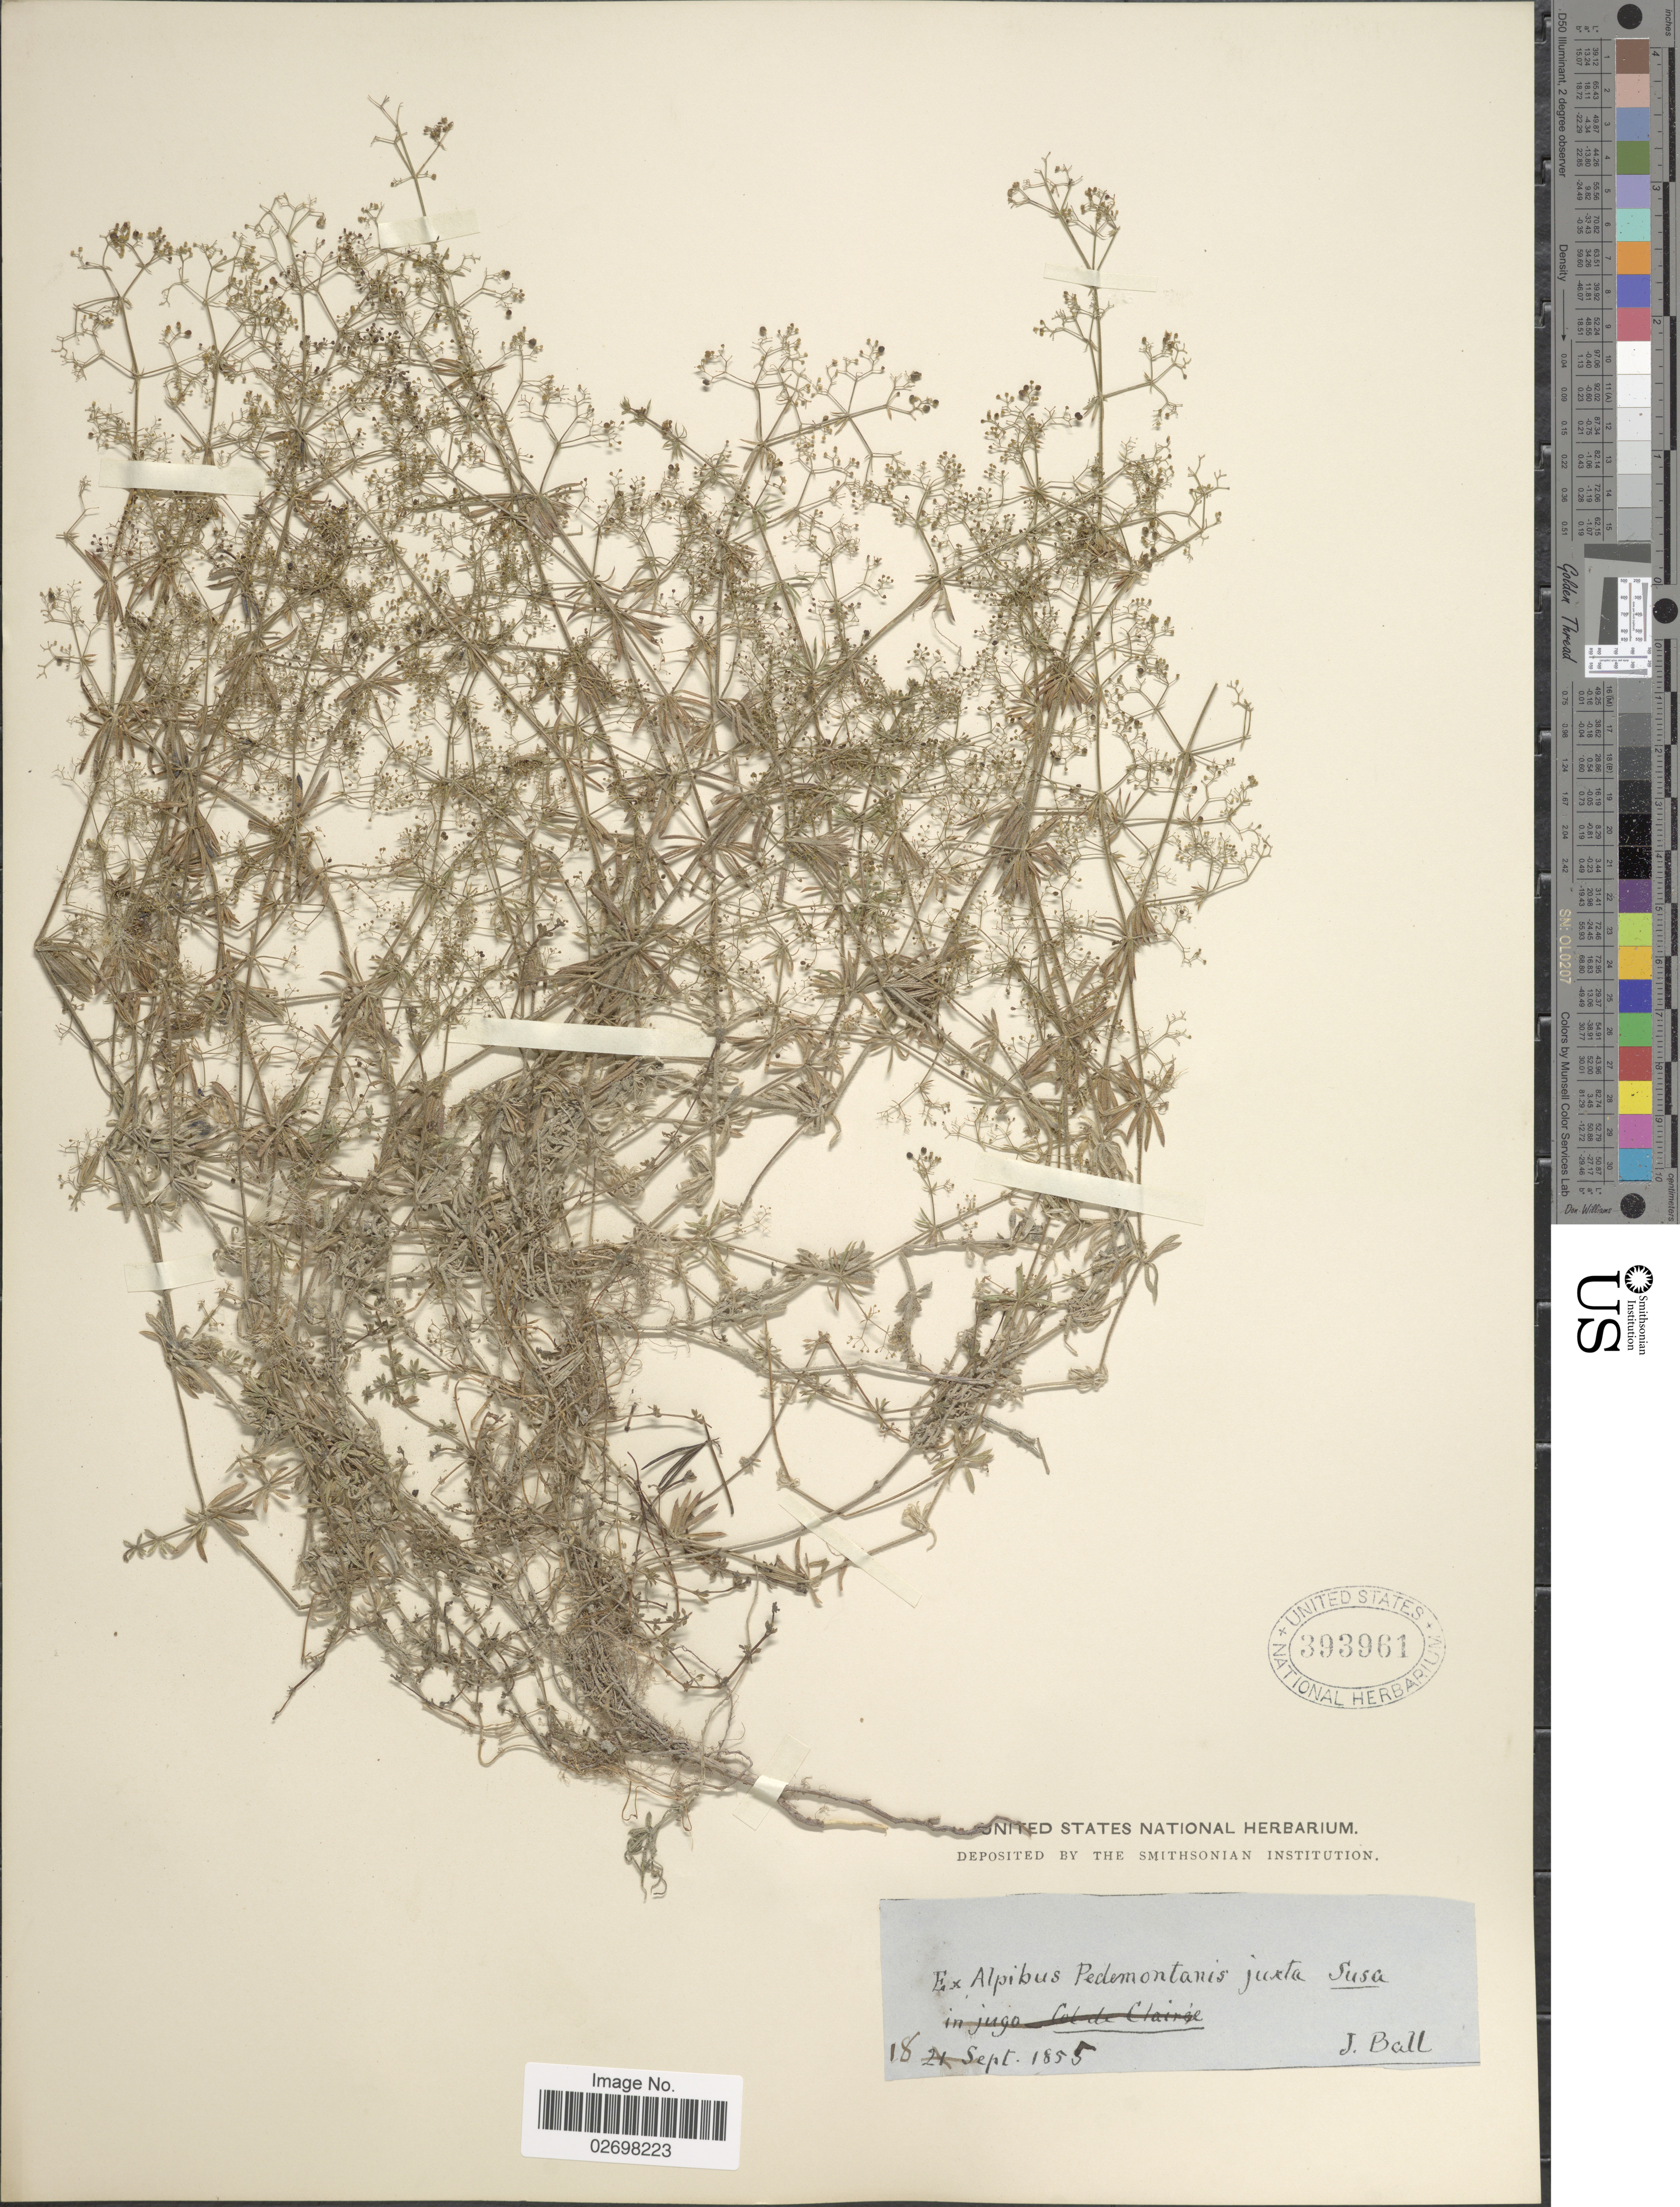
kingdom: Plantae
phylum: Tracheophyta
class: Magnoliopsida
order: Gentianales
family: Rubiaceae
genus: Galium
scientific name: Galium sp.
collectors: J. Ball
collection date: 1855-09-18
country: Italy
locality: Alpibus Pedemontanis juxta Susa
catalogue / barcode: US 393961